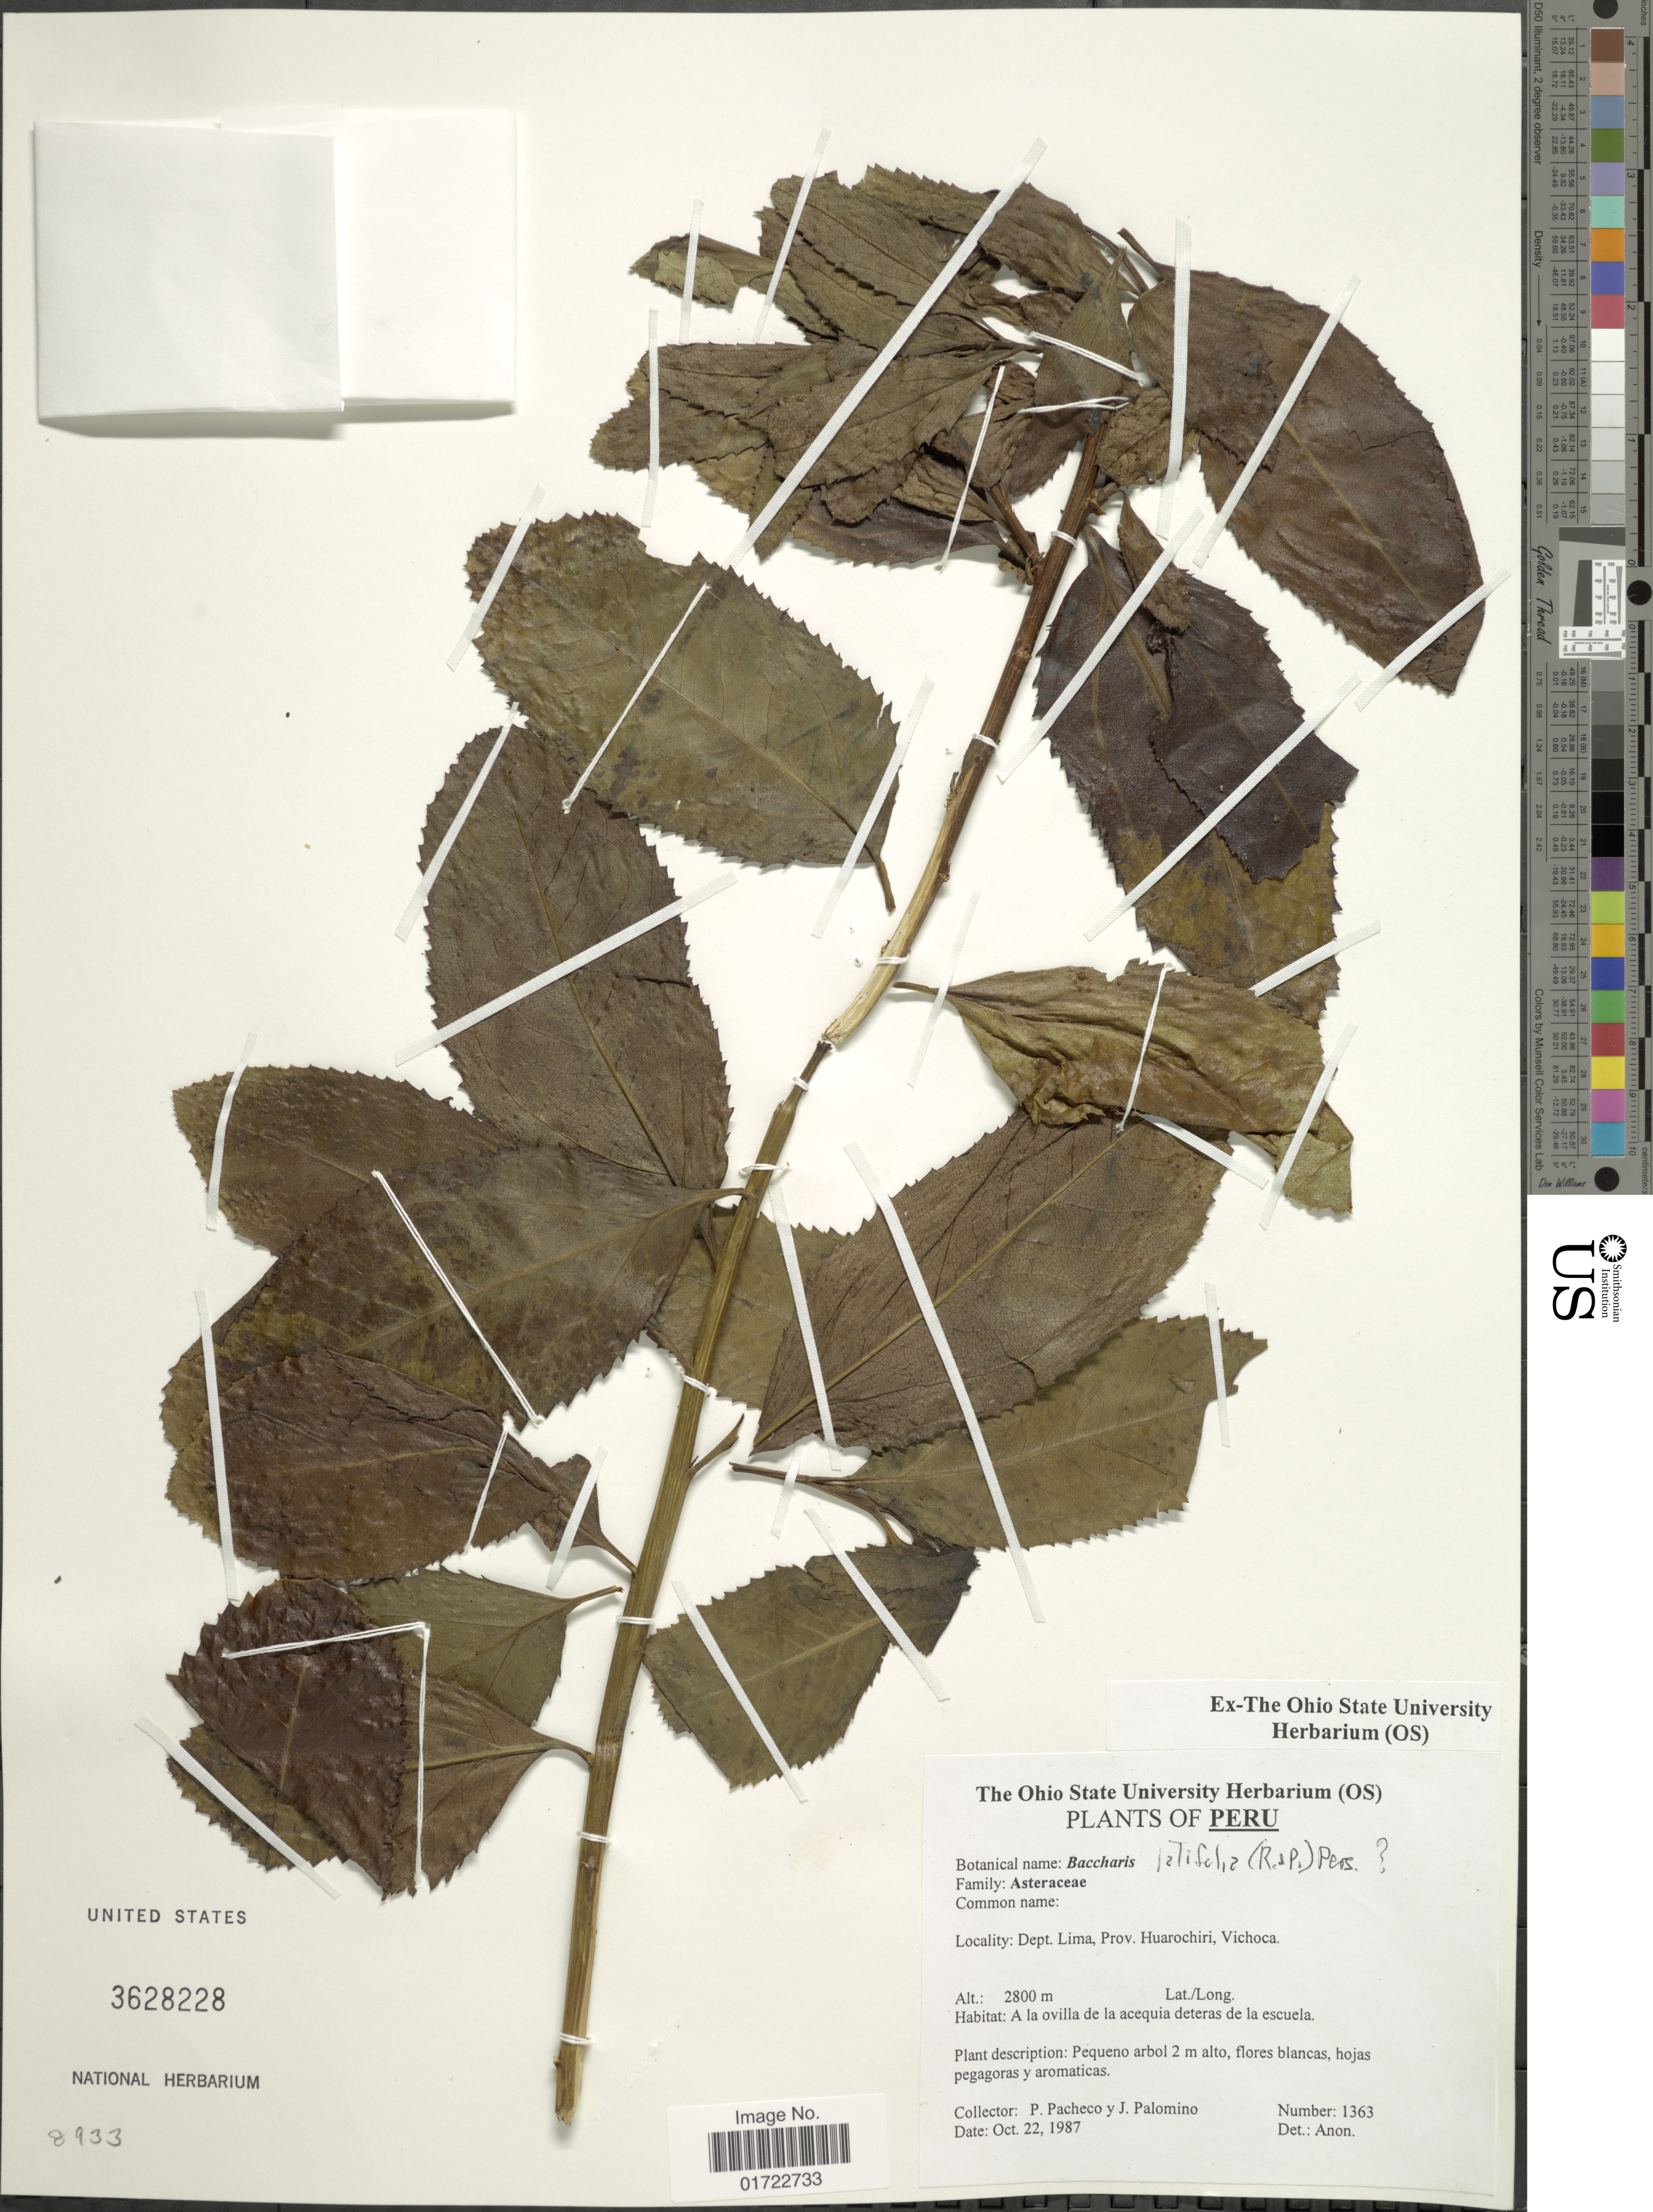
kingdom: Plantae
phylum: Tracheophyta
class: Magnoliopsida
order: Asterales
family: Asteraceae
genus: Baccharis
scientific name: Baccharis latifolia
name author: (Ruiz & Pav.) Pers.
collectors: P. Pacheco & J. Palomino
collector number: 1363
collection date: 1987-10-02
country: Peru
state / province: Lima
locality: Dept. Lima, Prov. Huarochiri, Vichoca.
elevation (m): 2800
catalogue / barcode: US 3628228